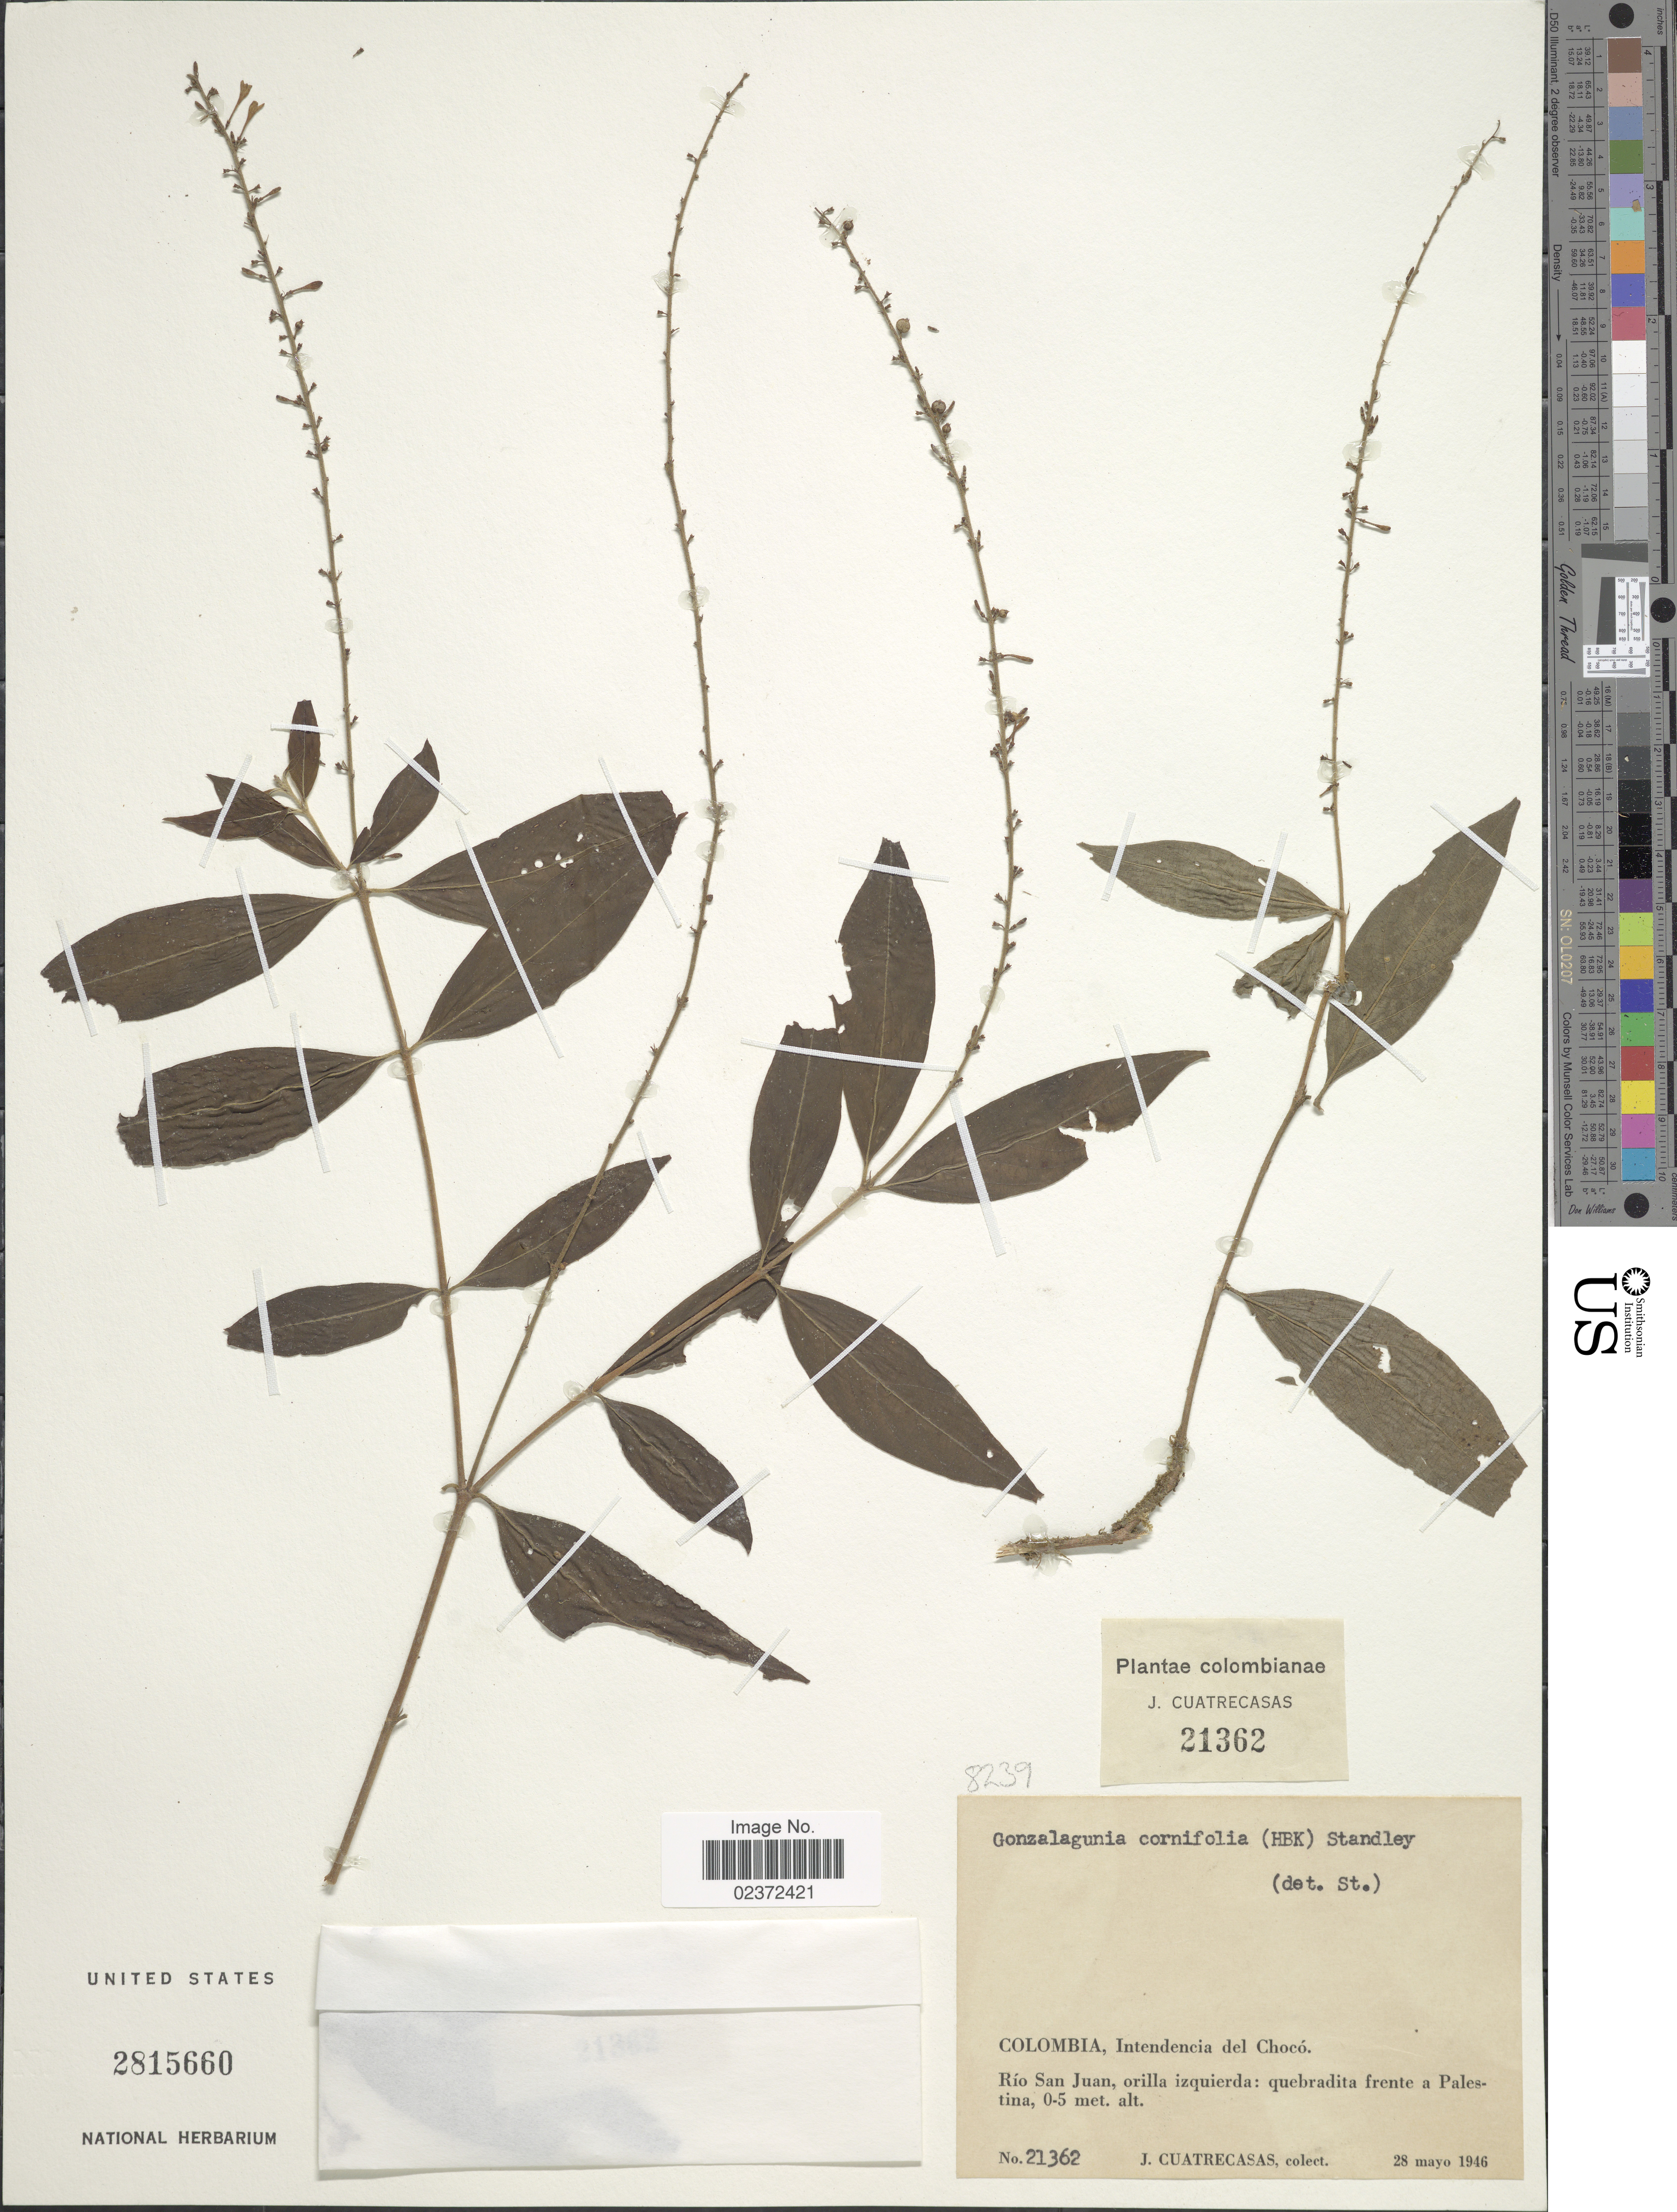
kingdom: Plantae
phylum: Tracheophyta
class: Magnoliopsida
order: Gentianales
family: Rubiaceae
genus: Gonzalagunia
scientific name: Gonzalagunia cornifolia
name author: (Kunth) Standl.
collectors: J. Cuatrecasas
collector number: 21362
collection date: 1946-05-28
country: Colombia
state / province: Chocó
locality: Intendencia del Chocó. Río San Juan, orilla izquierda: quebrada frente a Palestina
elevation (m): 0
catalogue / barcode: US 2815660